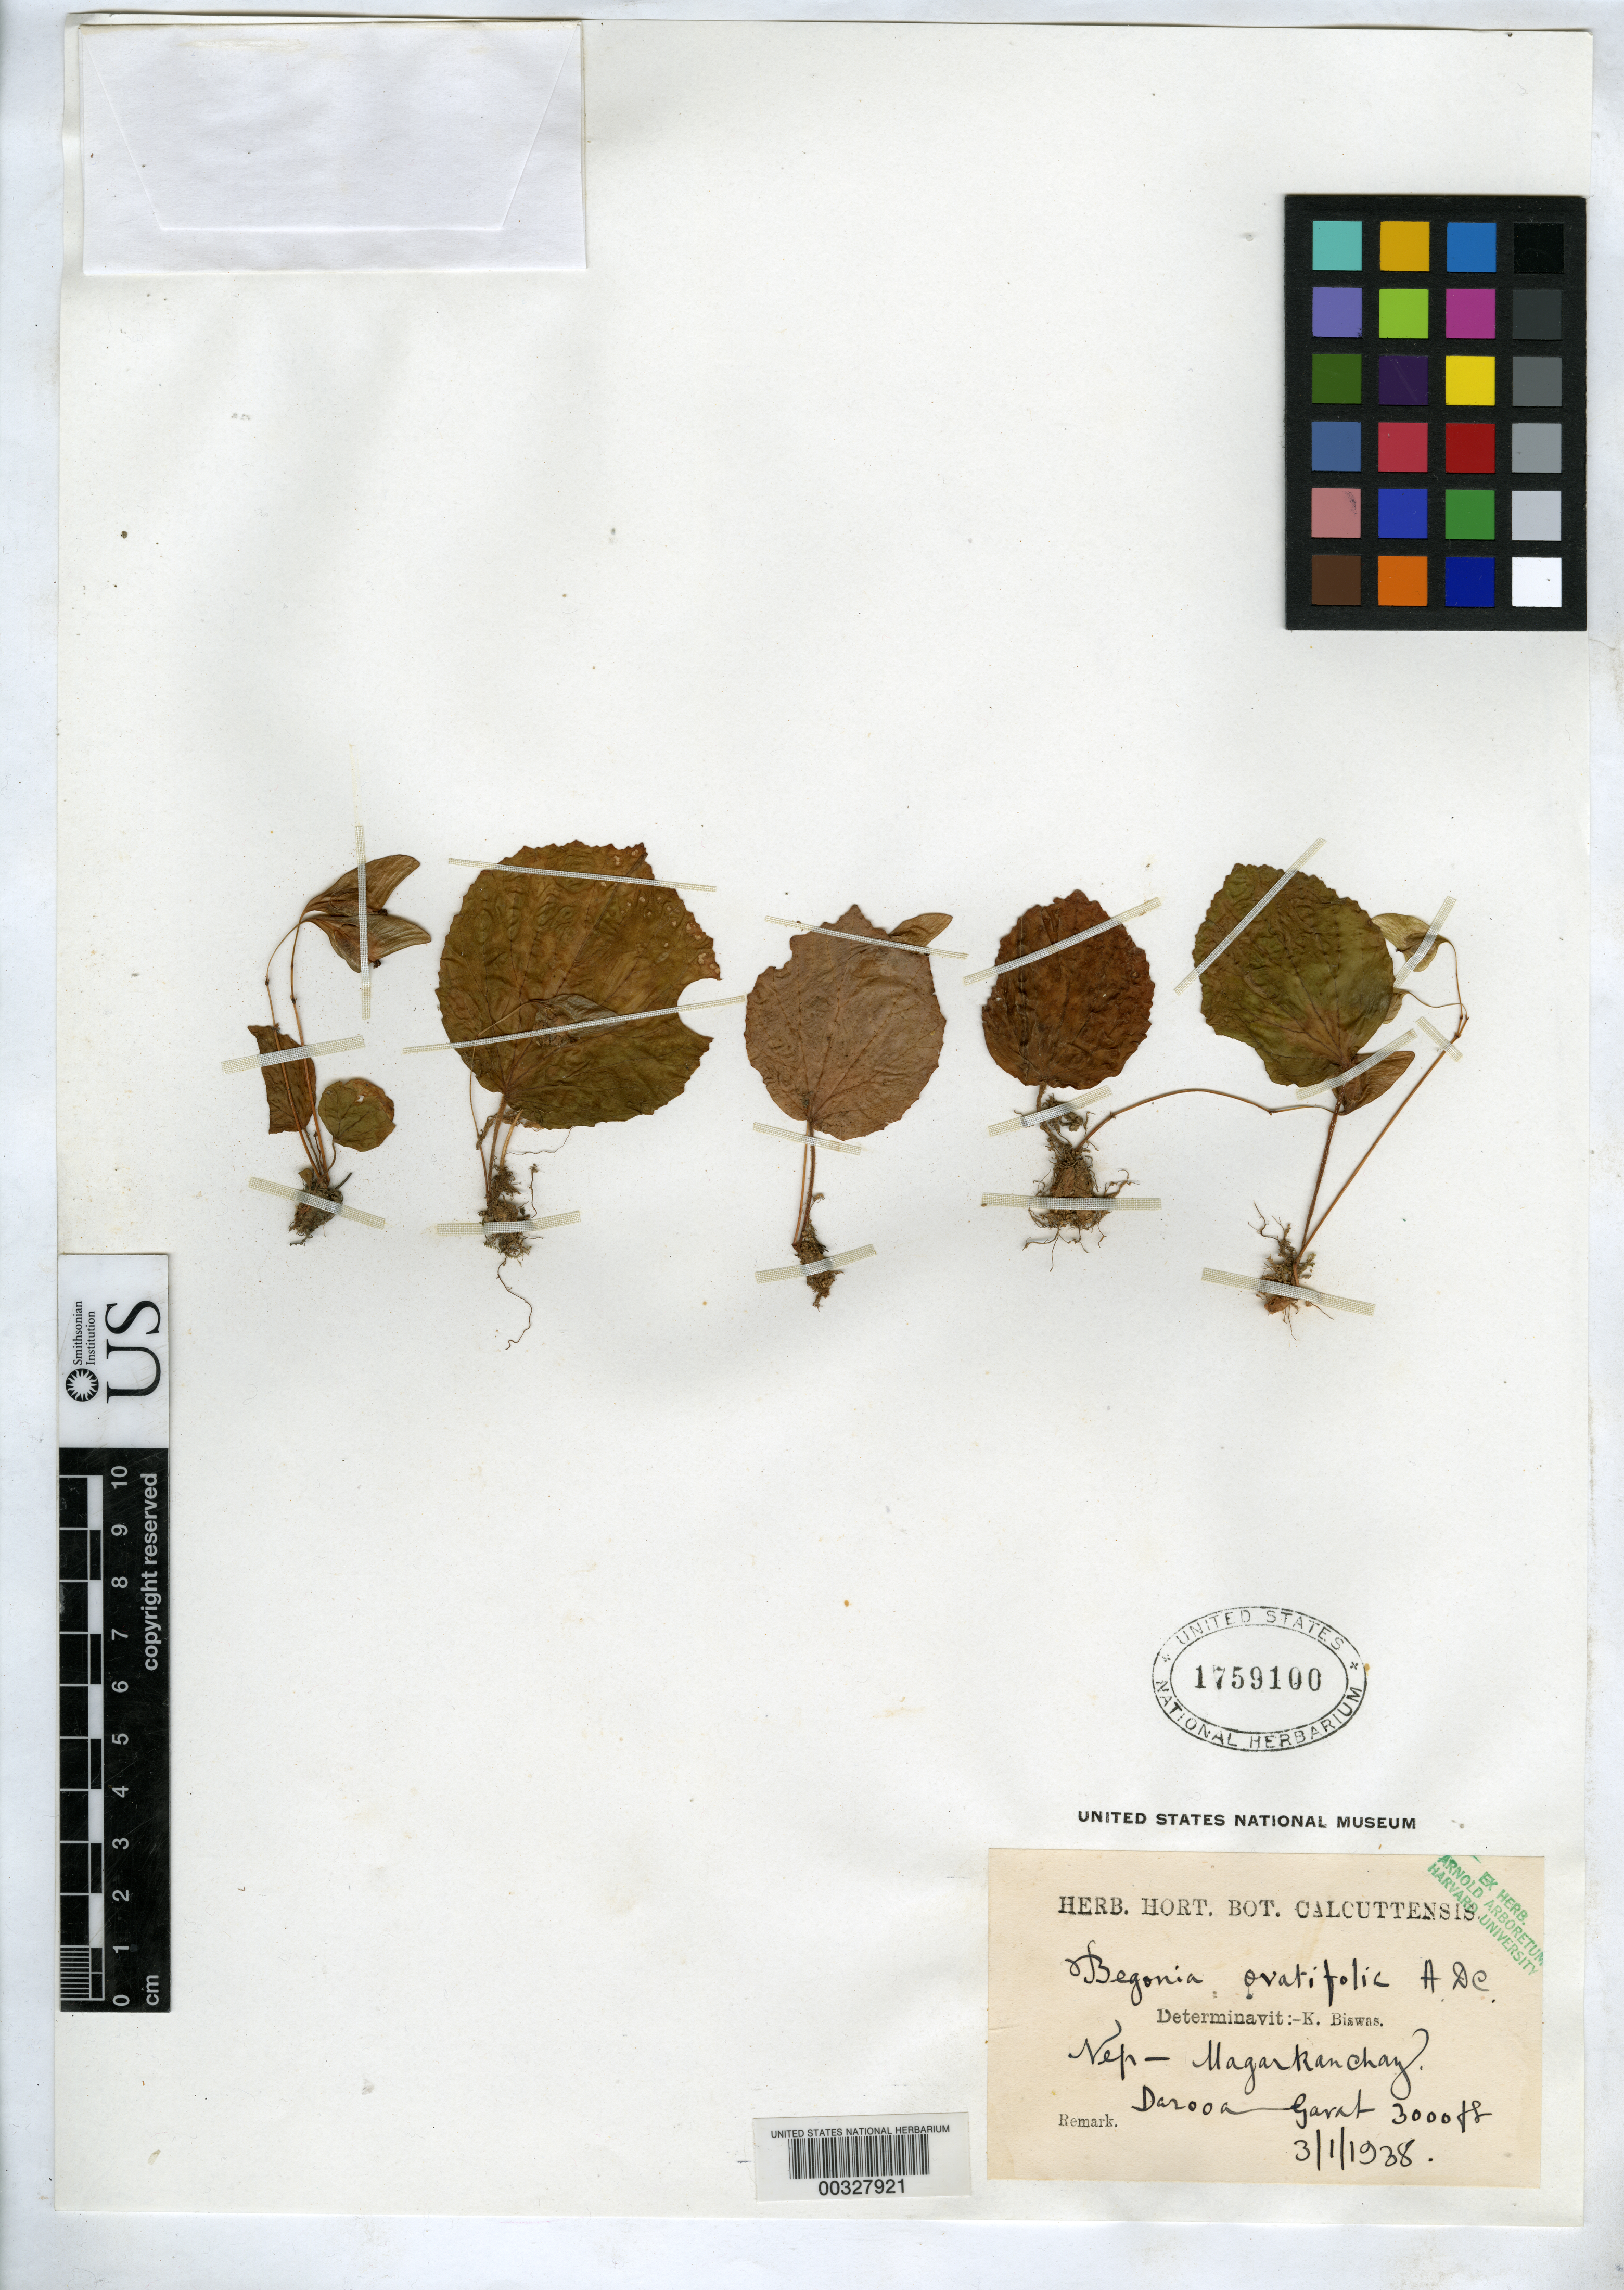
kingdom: Plantae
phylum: Tracheophyta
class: Magnoliopsida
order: Cucurbitales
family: Begoniaceae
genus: Begonia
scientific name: Begonia ovatifolia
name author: A. DC.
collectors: K. Biswas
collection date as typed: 03 Jan 1938 or 01 Mar 1938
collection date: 1938-01-03 or 1938-03-01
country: India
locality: Nep, magarkanchay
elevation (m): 914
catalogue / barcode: US 1759100